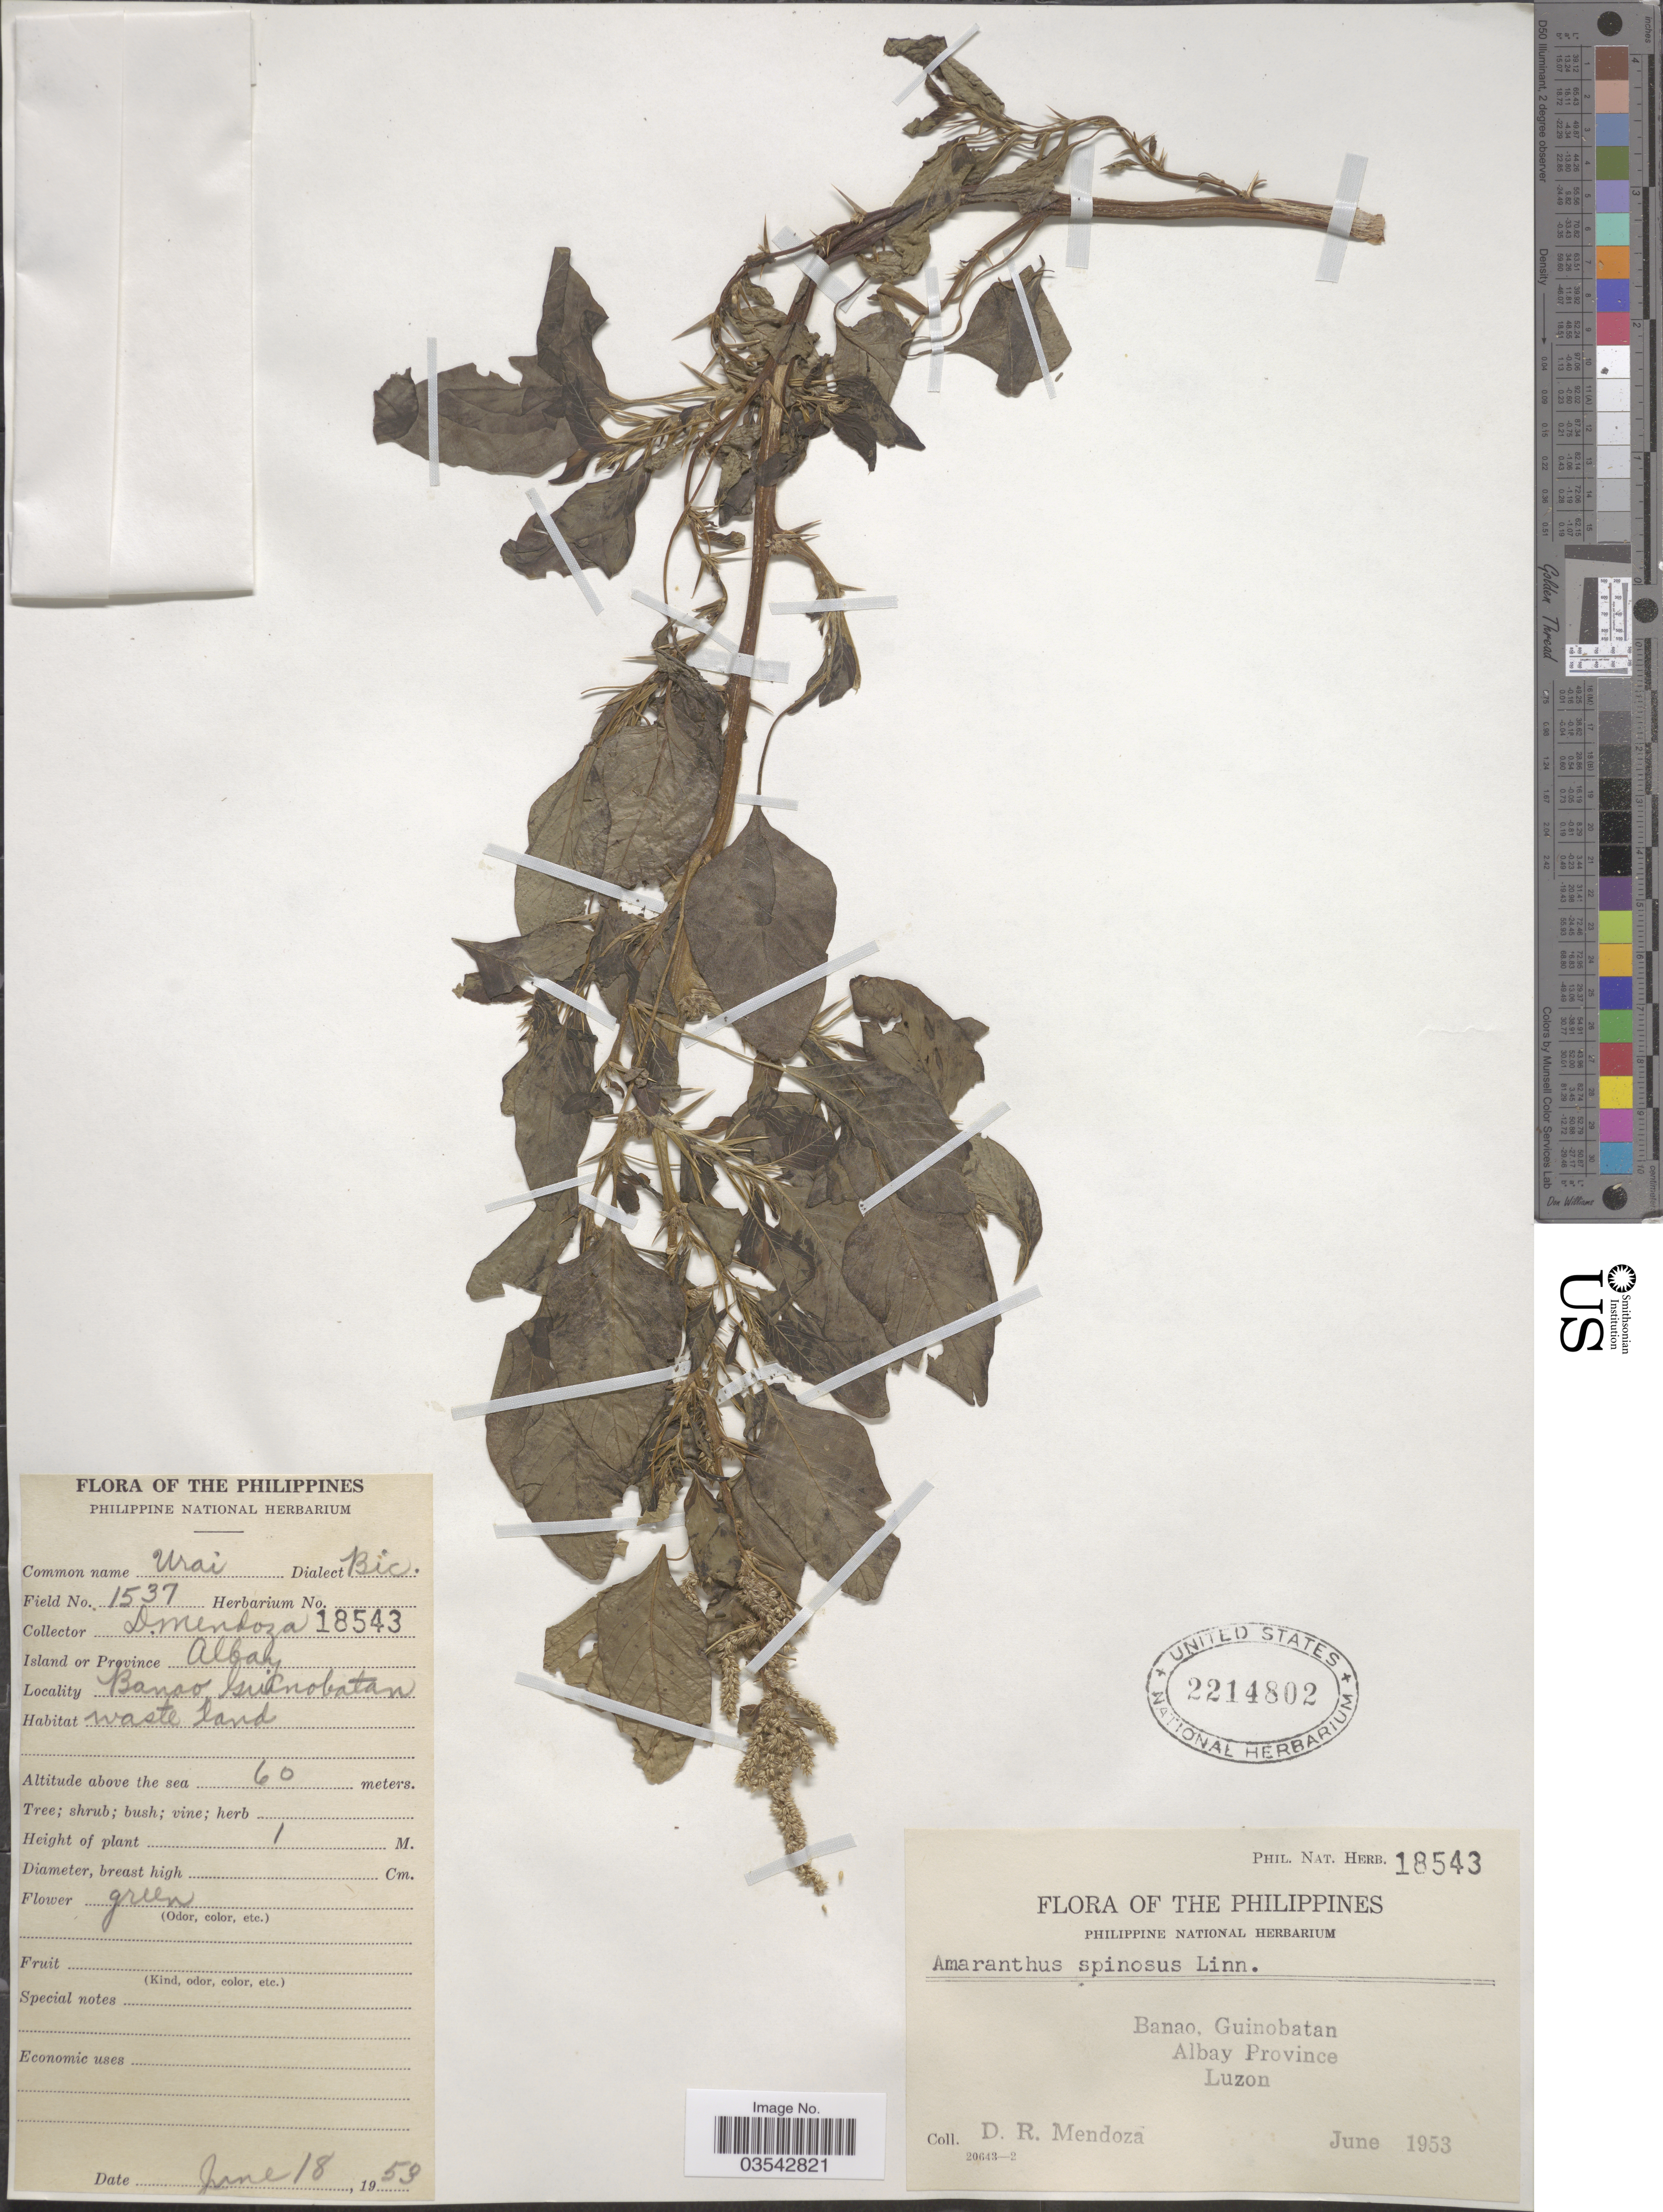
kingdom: Plantae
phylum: Tracheophyta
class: Magnoliopsida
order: Caryophyllales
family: Amaranthaceae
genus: Amaranthus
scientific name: Amaranthus spinosus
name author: L.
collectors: D. Mendoza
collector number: Phil. Nat. Herb. 18543/ 1537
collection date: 1953-06-18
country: Philippines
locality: Banao, Guinobatan. Albay Province. Luzon.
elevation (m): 60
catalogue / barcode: US 2214802